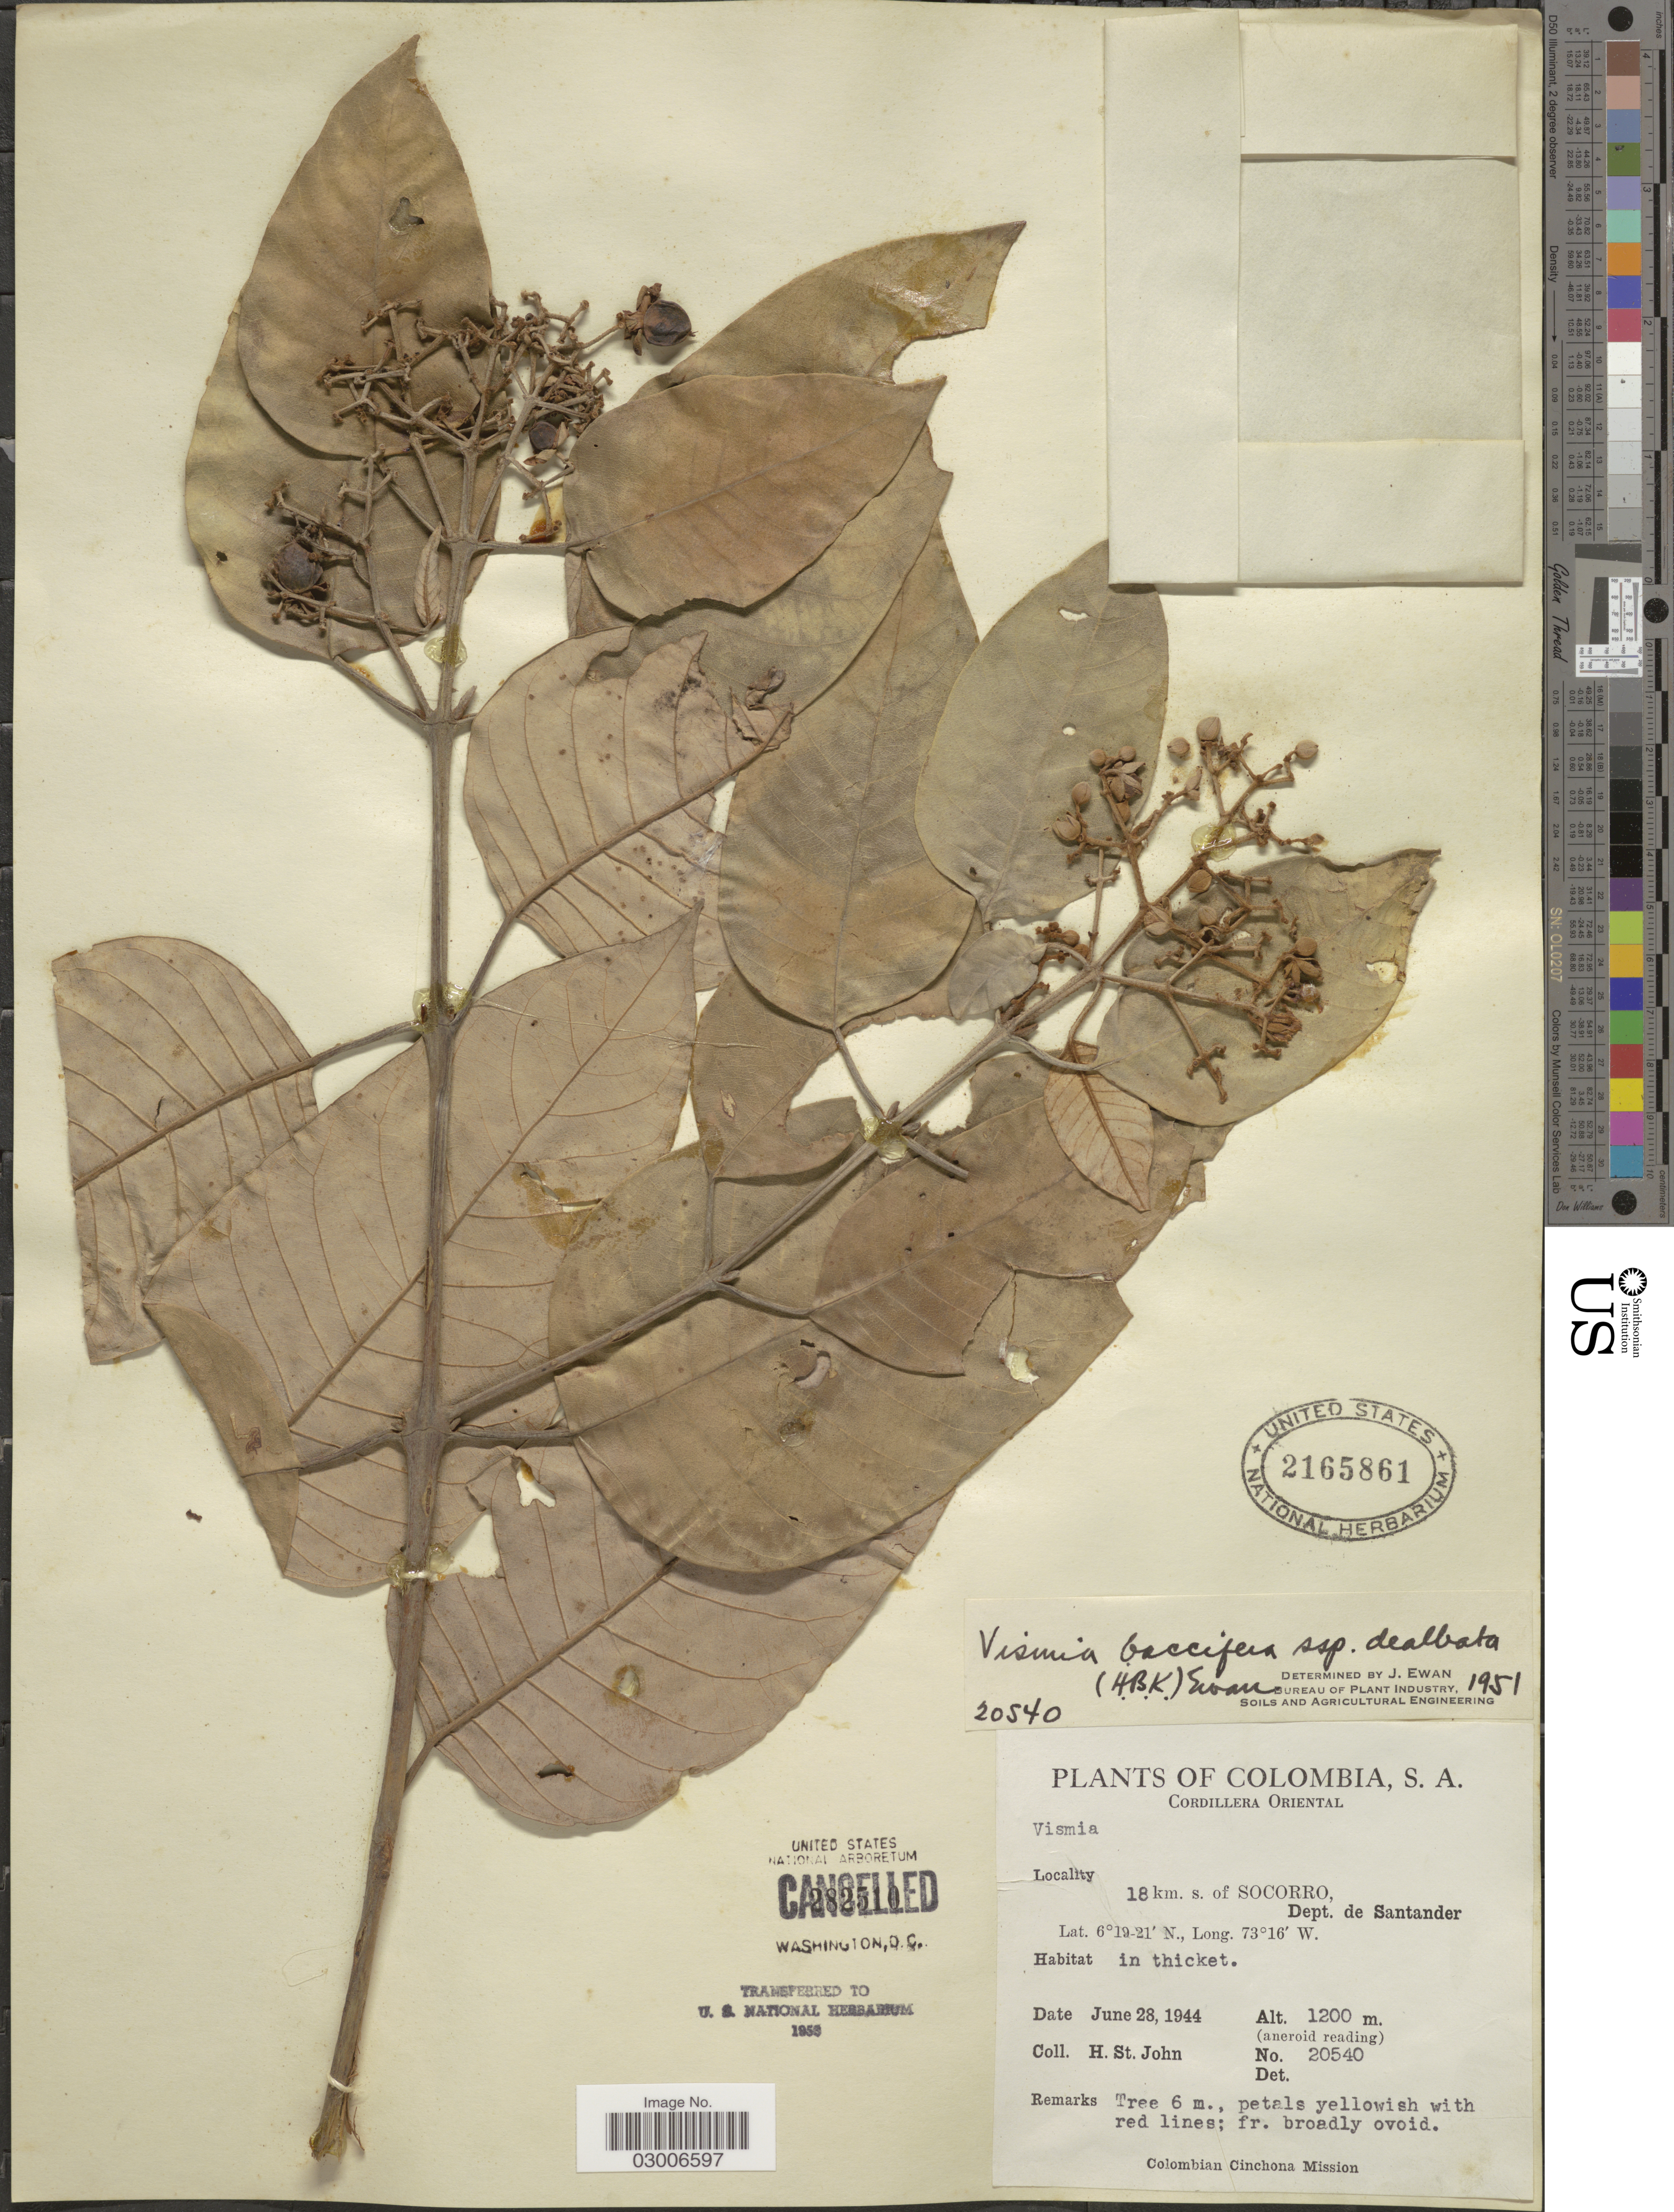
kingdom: Plantae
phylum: Tracheophyta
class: Magnoliopsida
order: Malpighiales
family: Hypericaceae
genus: Vismia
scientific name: Vismia baccifera subsp. dealbata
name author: (Kunth) Ewan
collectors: H. St. John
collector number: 20540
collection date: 1944-06-28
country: Colombia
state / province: Santander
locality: Cordillera Oriental, 18 km. s. of Socorro, Dept. de Santander.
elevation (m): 1200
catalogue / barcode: US 2165861